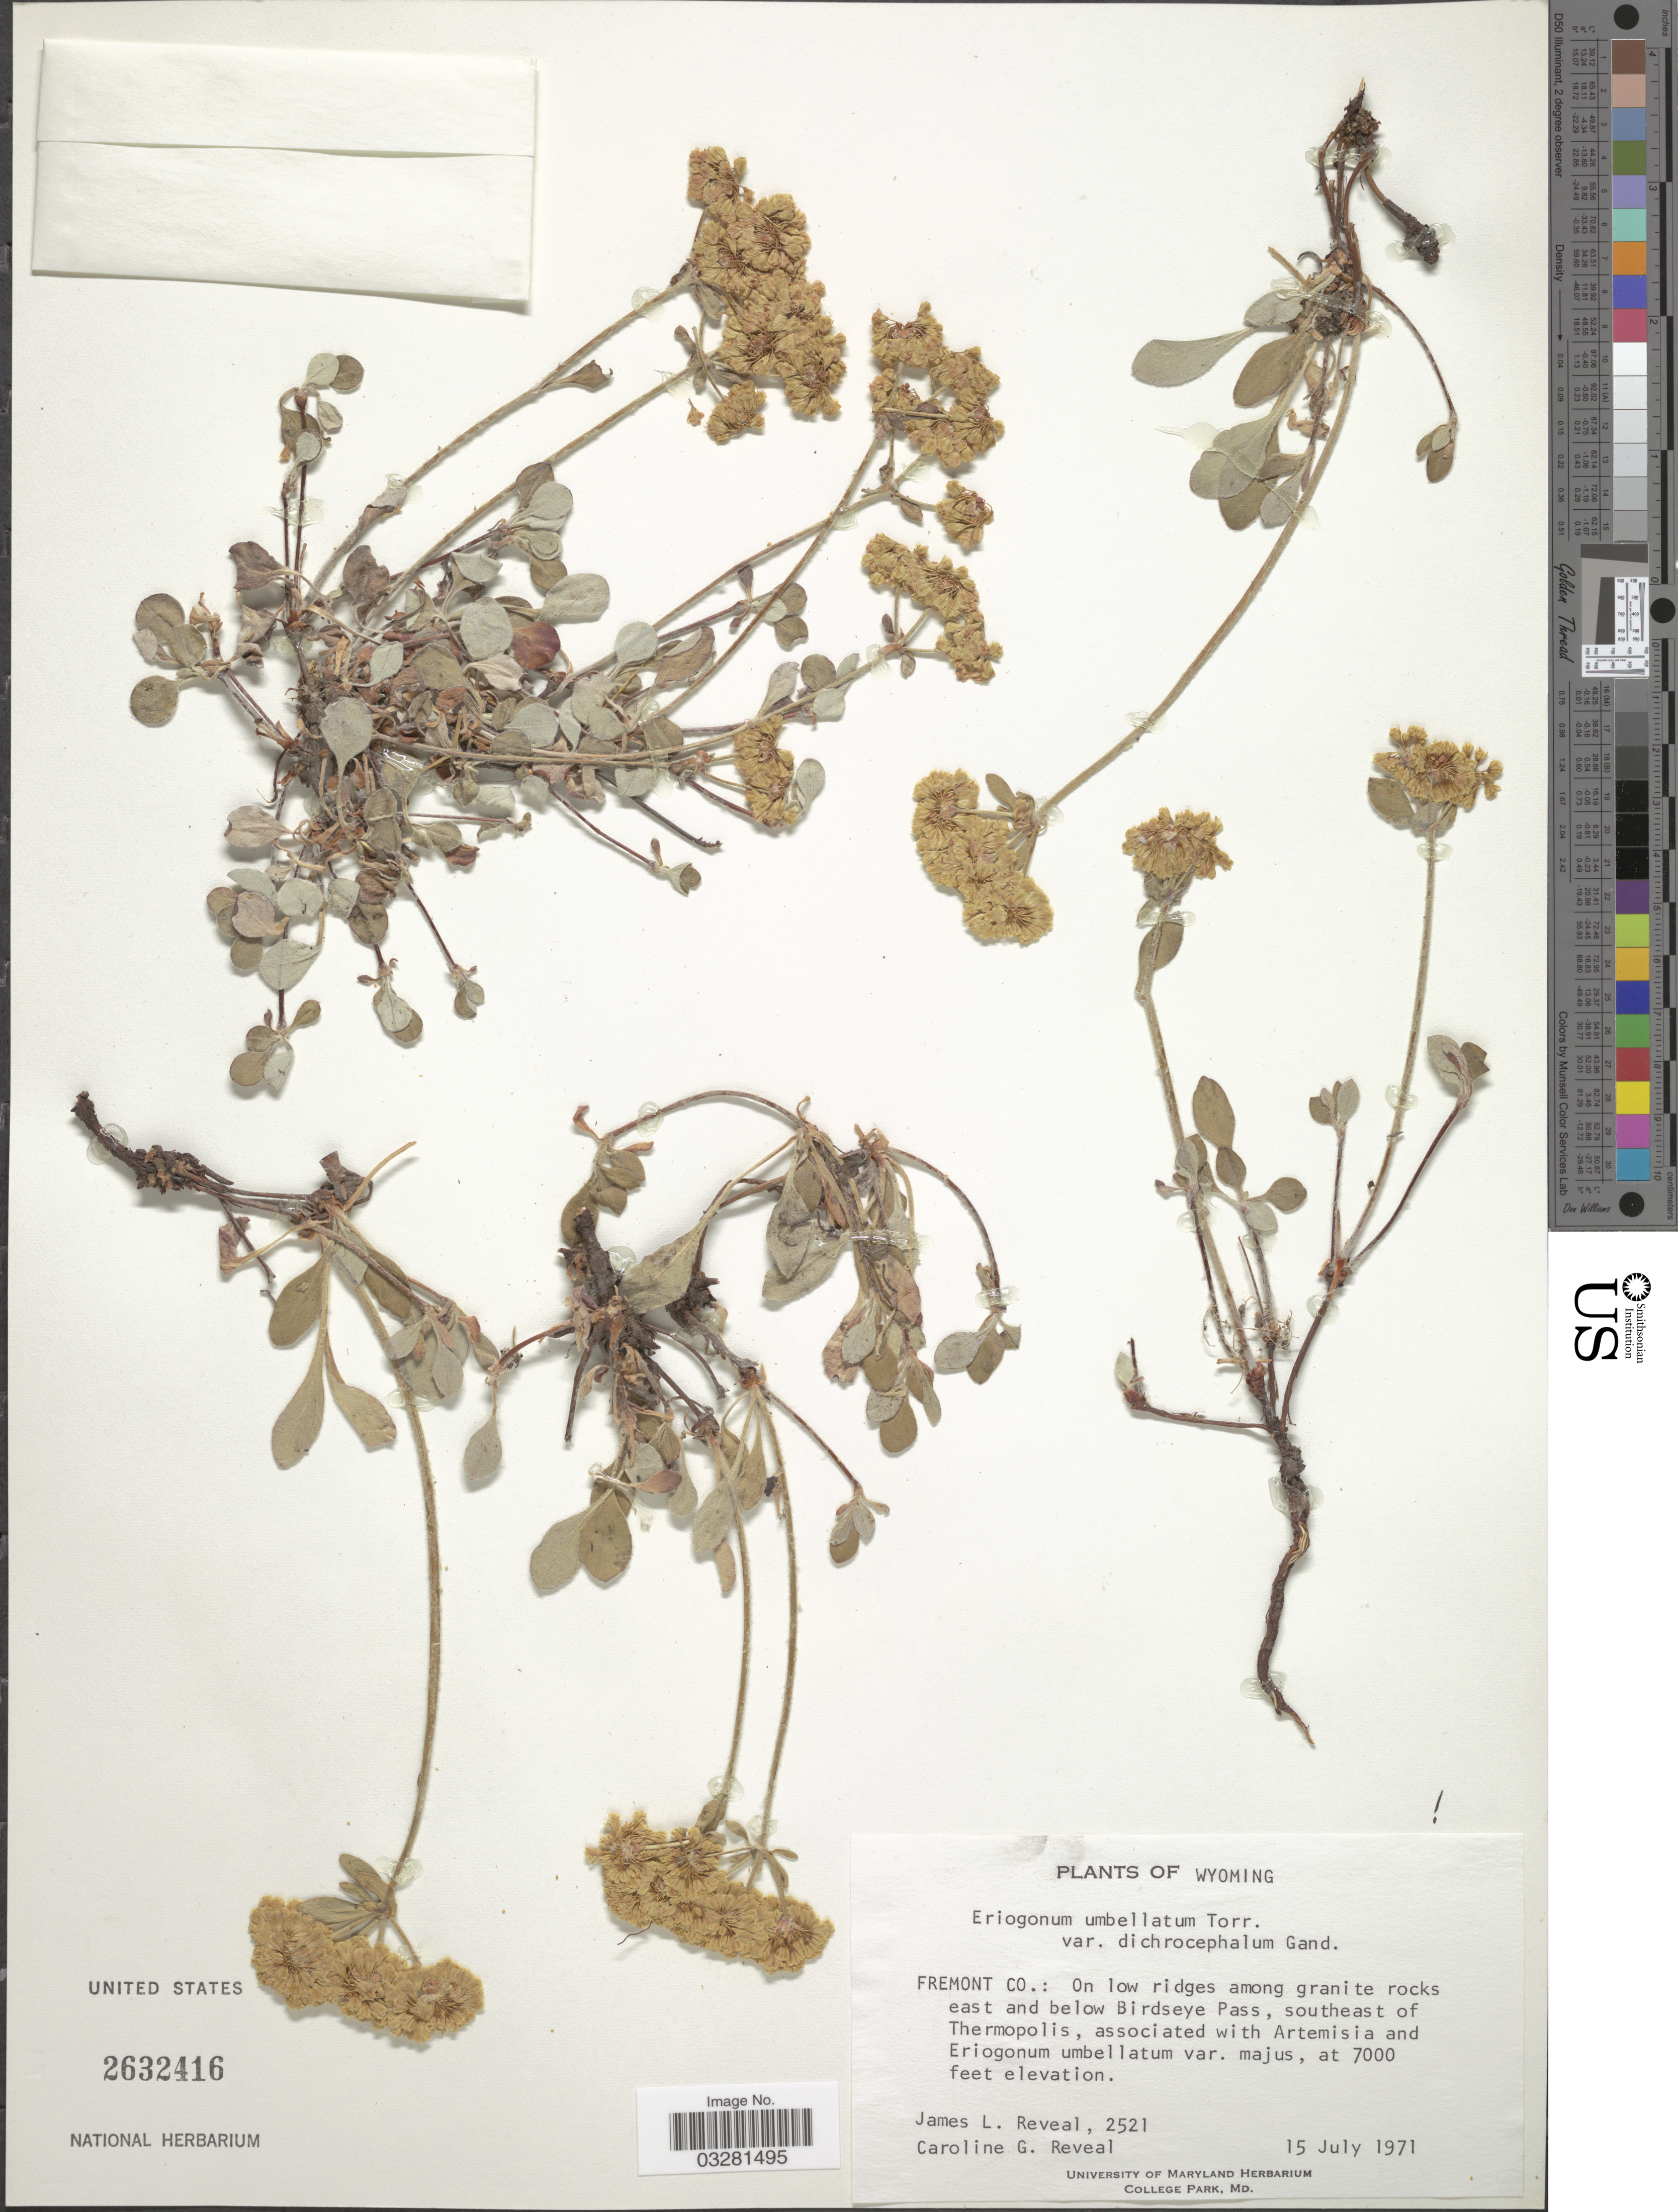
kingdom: Plantae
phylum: Tracheophyta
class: Magnoliopsida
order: Caryophyllales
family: Polygonaceae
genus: Eriogonum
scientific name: Eriogonum umbellatum var. umbellatum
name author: Torr.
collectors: J. L. Reveal & C. G. Reveal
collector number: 2521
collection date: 1971-07-15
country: United States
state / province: Wyoming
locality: Fremont Co.: east and below Birdseye Pass, southeast of Thermopolis.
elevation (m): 2134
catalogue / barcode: US 2632416